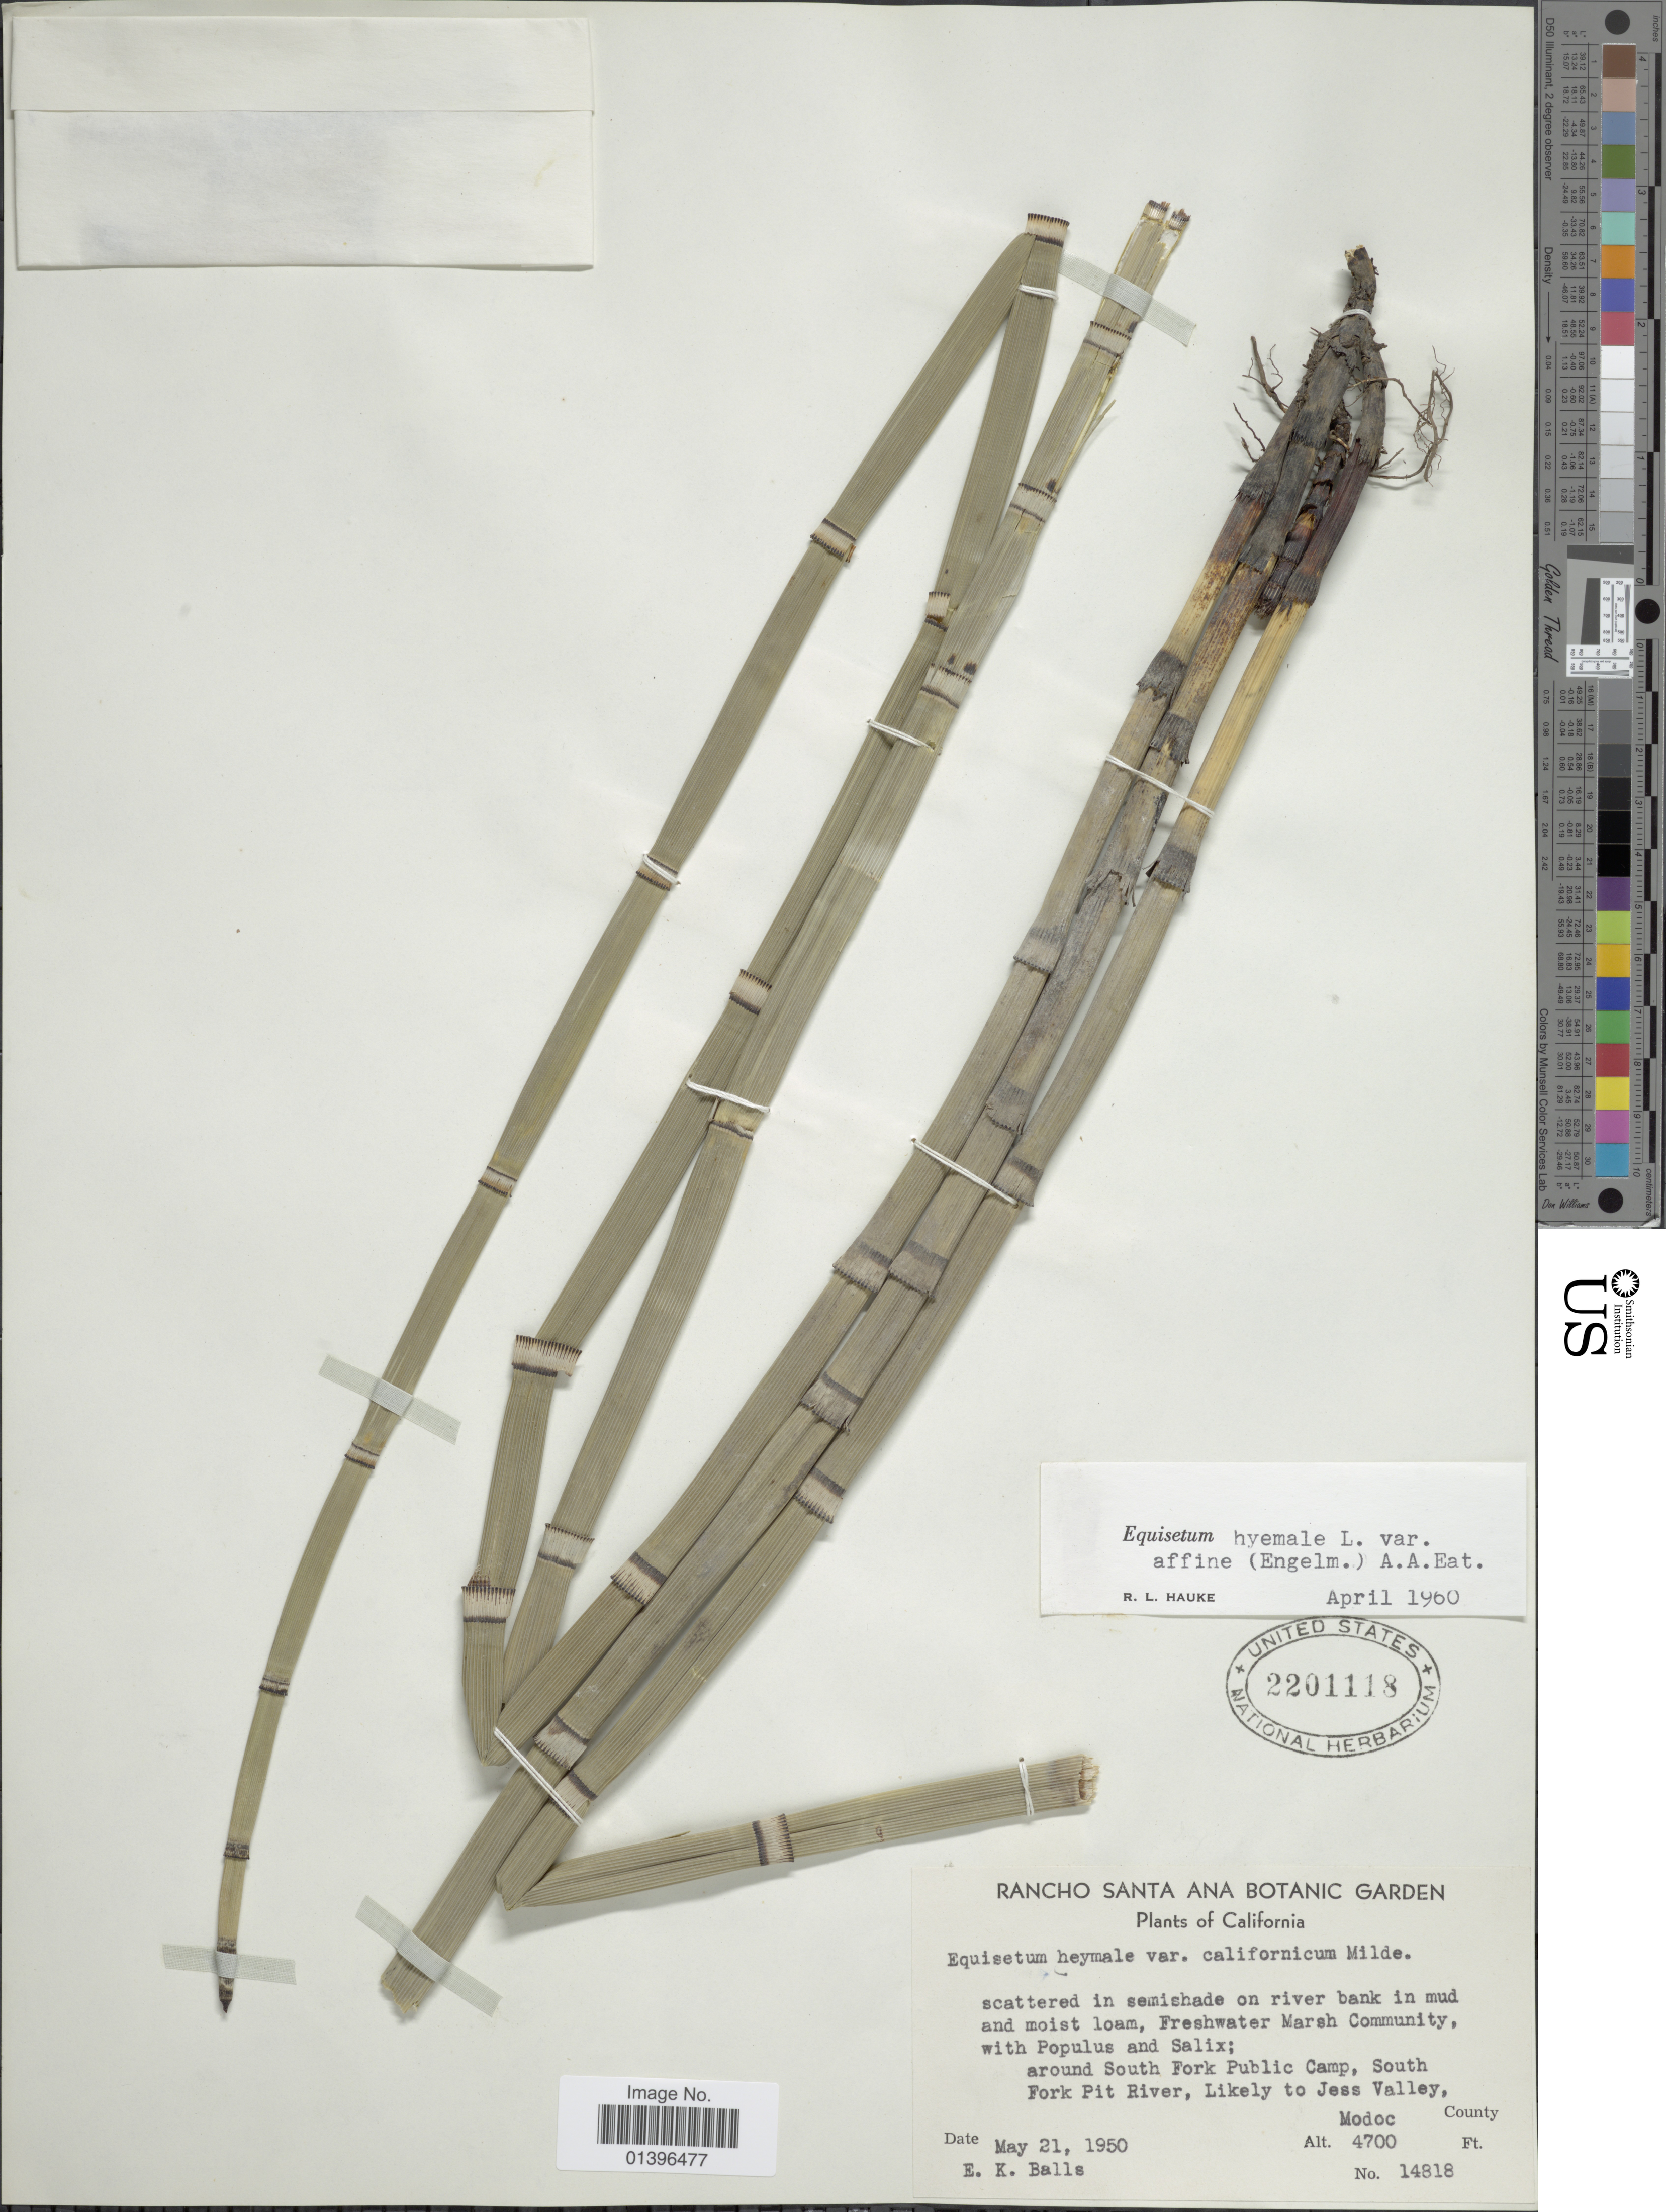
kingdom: Plantae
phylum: Tracheophyta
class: Polypodiopsida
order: Equisetales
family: Equisetaceae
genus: Equisetum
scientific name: Equisetum hyemale var. affine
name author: (Engelm.) A.A. Eaton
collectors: E. K. Balls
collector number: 14818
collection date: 1950-05-21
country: United States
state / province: California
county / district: Modoc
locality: Around South Fork Public Camp, South Fork Pit River, Likely to Jess Valley, Modoc County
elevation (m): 1433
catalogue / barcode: US 2201118